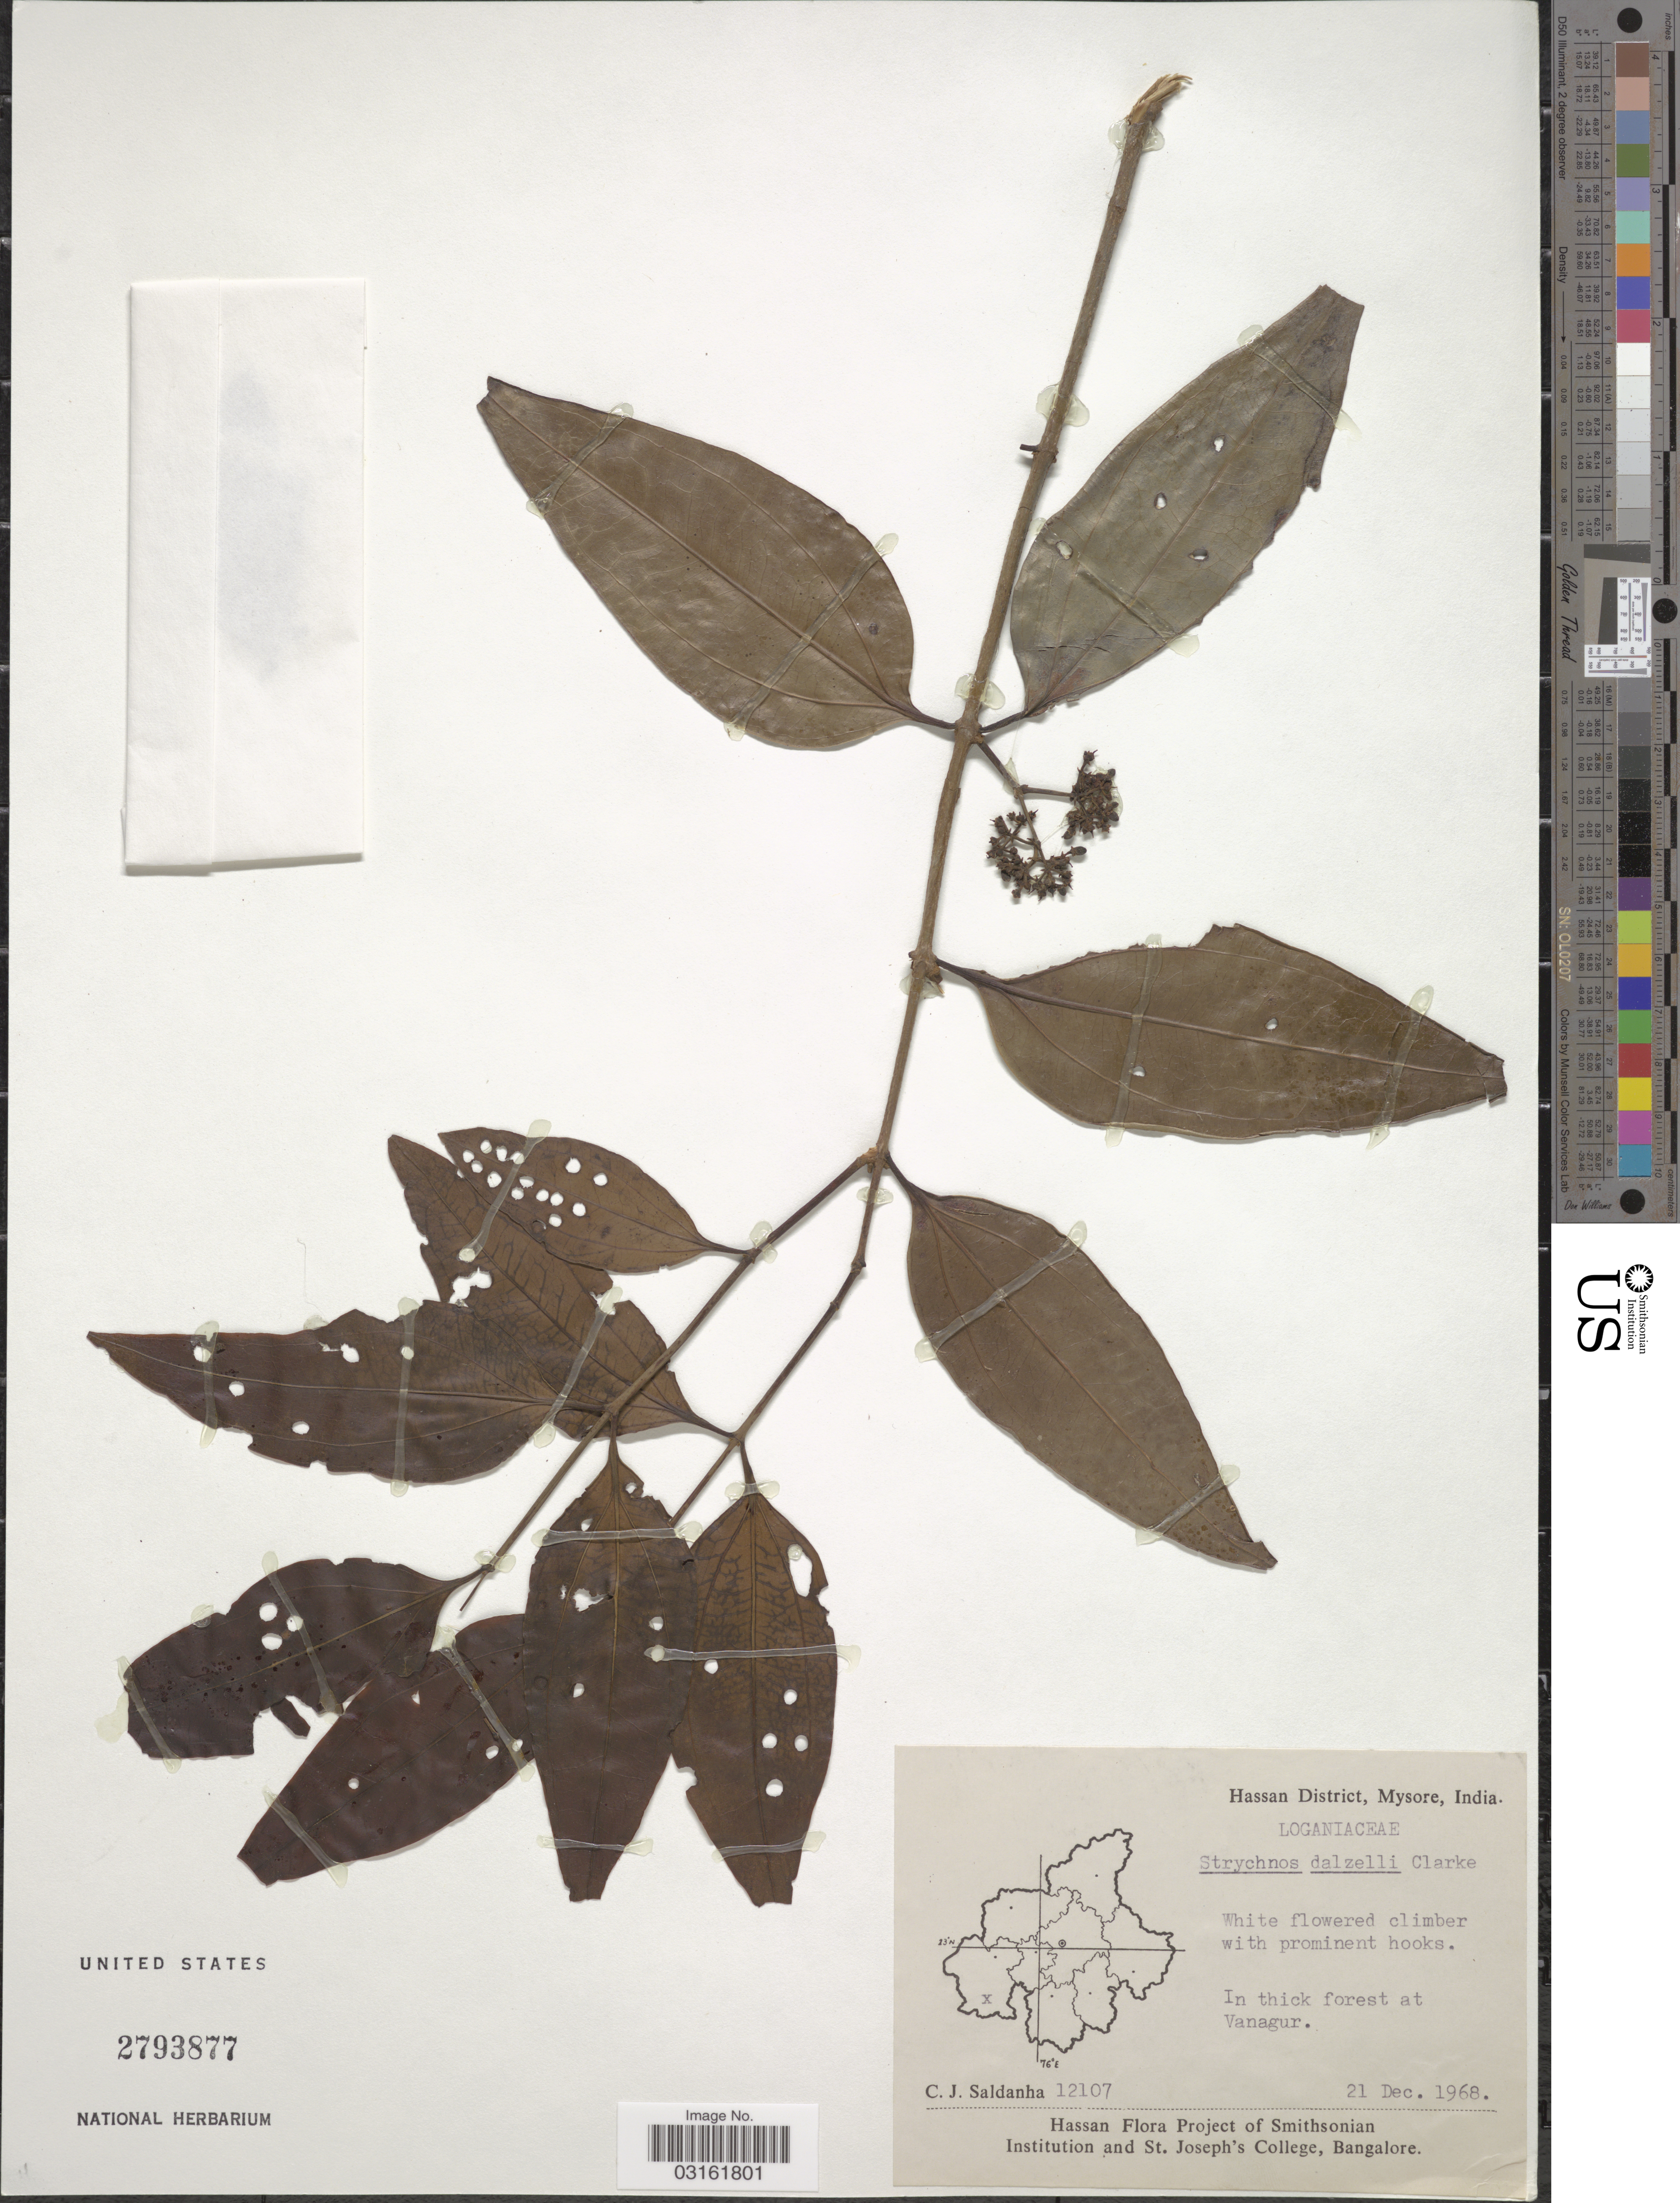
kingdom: Plantae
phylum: Tracheophyta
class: Magnoliopsida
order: Gentianales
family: Loganiaceae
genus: Strychnos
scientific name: Strychnos dalzellii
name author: C.B. Clarke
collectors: C. J. Saldanha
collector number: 12107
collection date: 1968-12-21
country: India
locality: Hassan District, Mysore. Vanagur.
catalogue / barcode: US 2793877